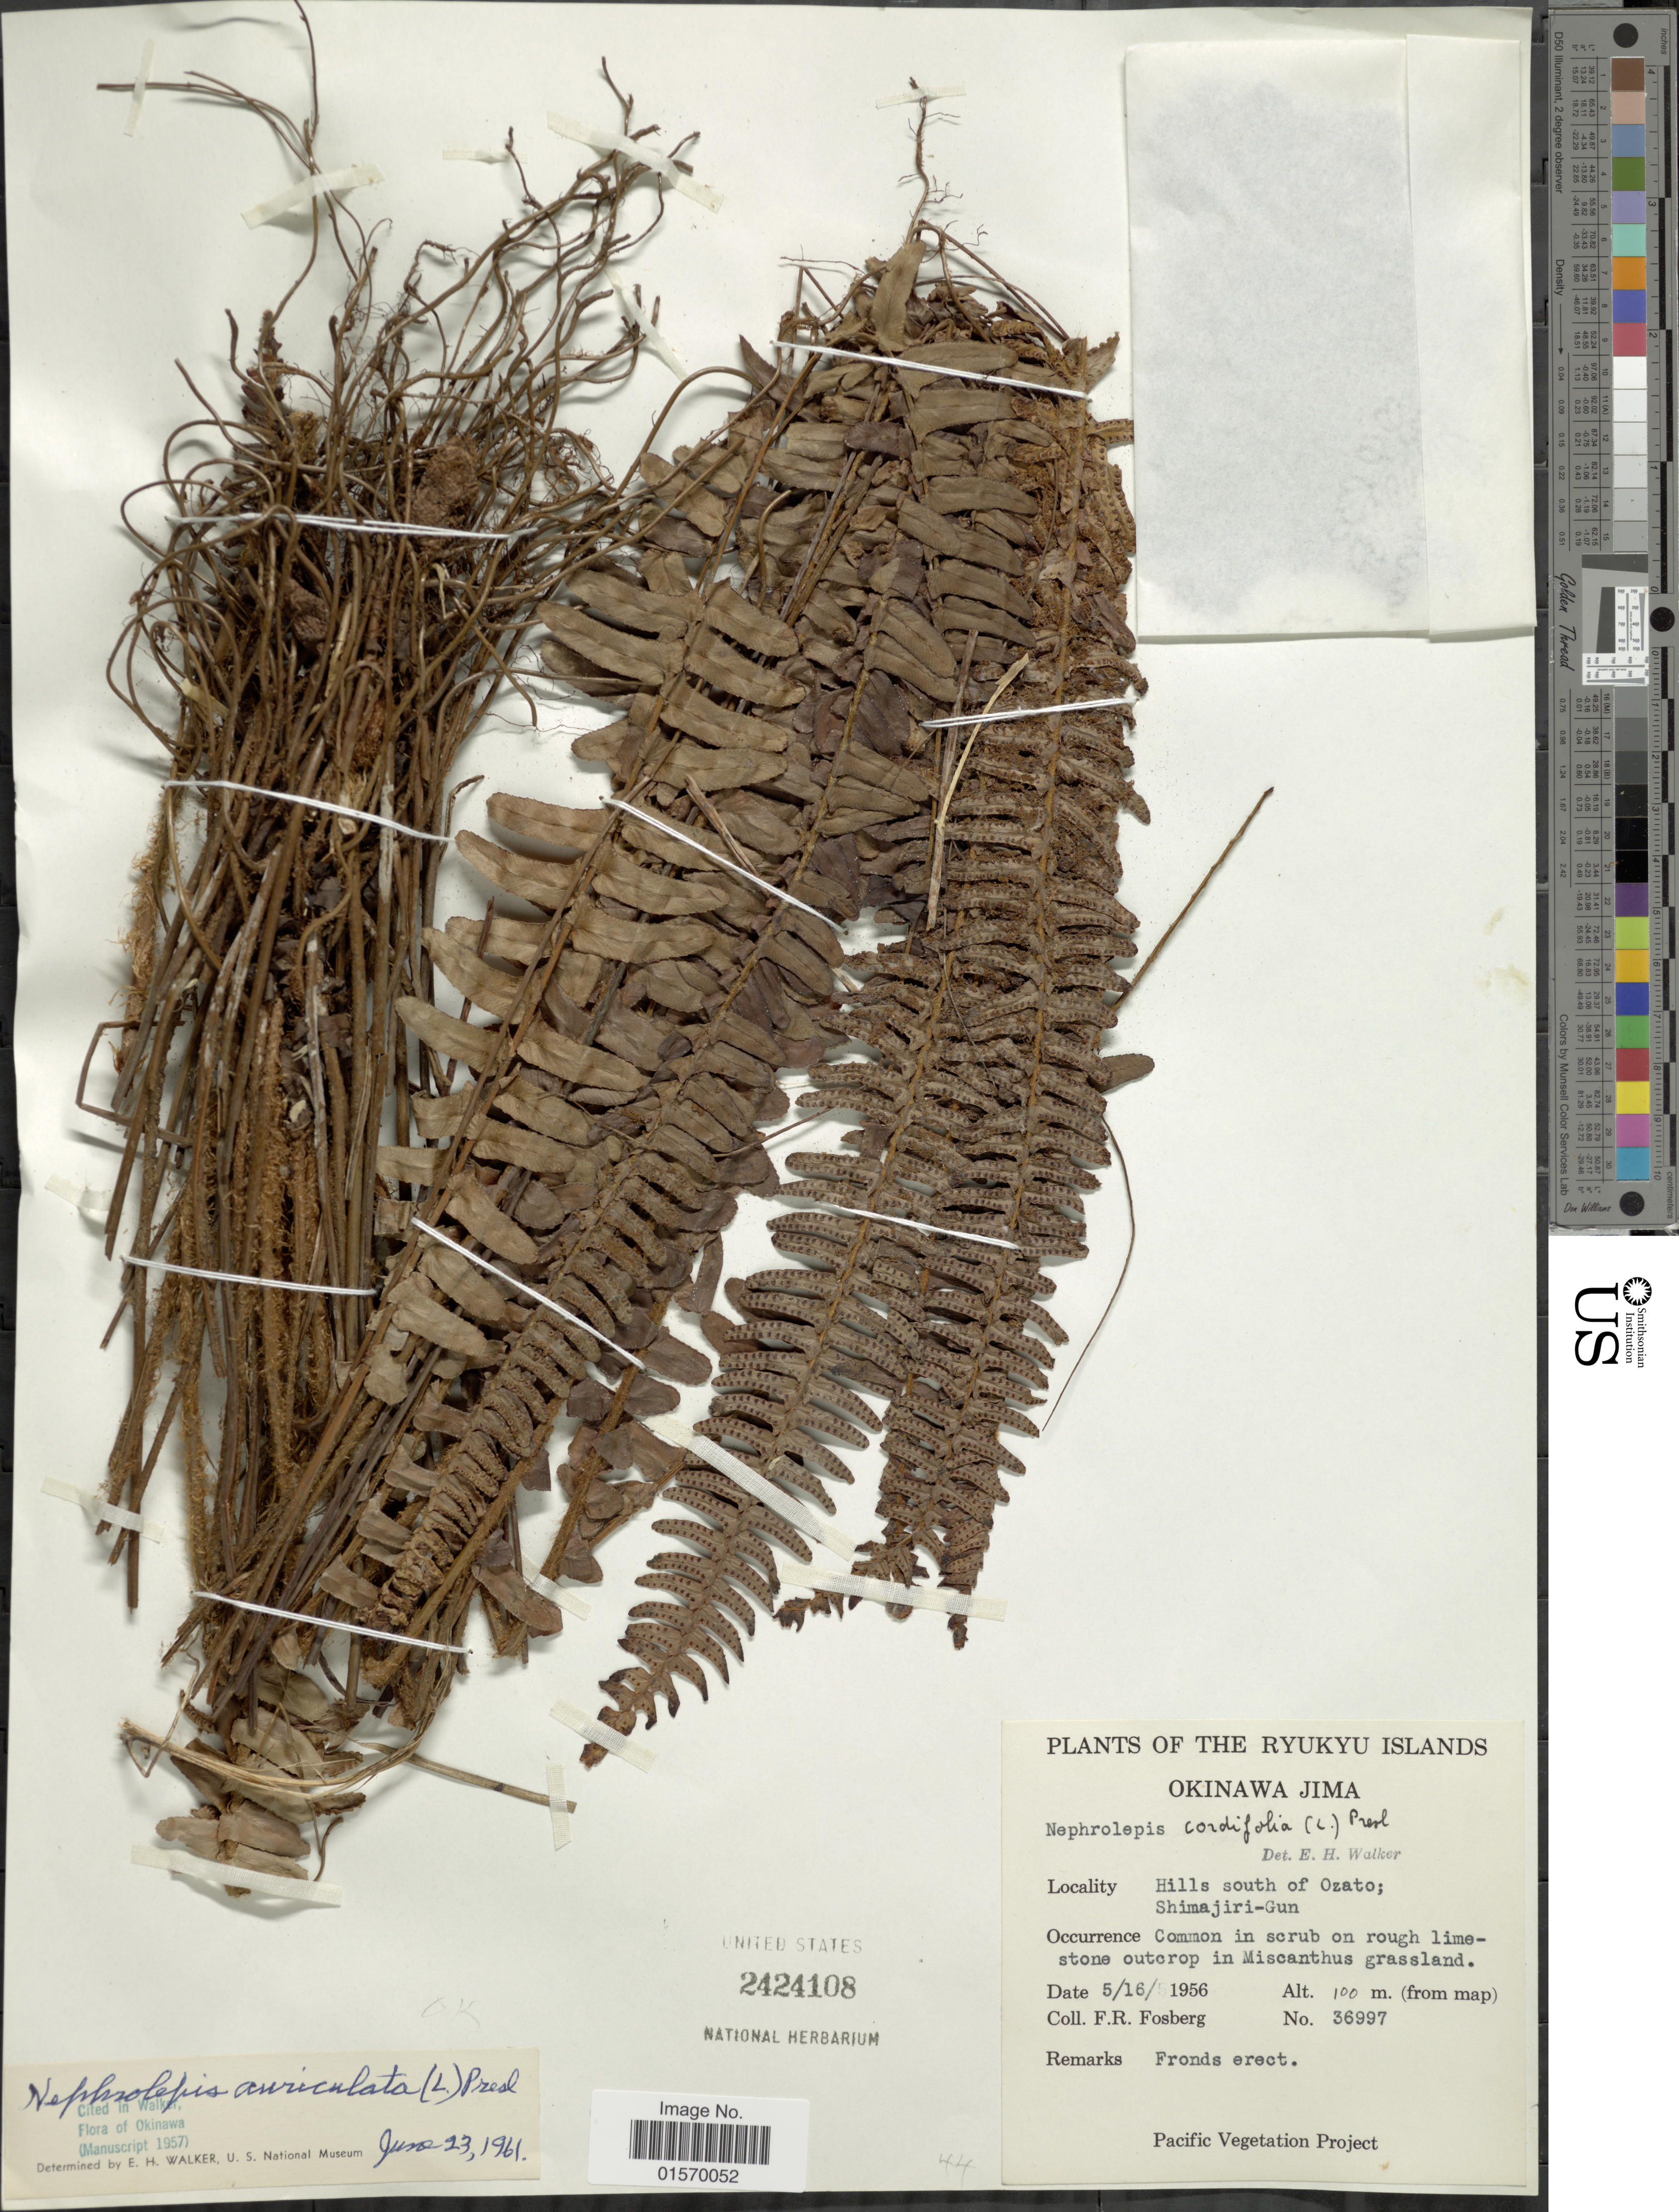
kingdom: Plantae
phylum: Tracheophyta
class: Polypodiopsida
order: Polypodiales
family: Nephrolepidaceae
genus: Nephrolepis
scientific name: Nephrolepis auriculata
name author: (L.) Trimen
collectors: F. R. Fosberg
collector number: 36997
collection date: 1956-05-16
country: Japan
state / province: Okinawa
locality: Ryukyu Islands. Okinawa Jima. Hills south of Ozato; Shimajiri-Gun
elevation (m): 100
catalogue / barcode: US 2424108